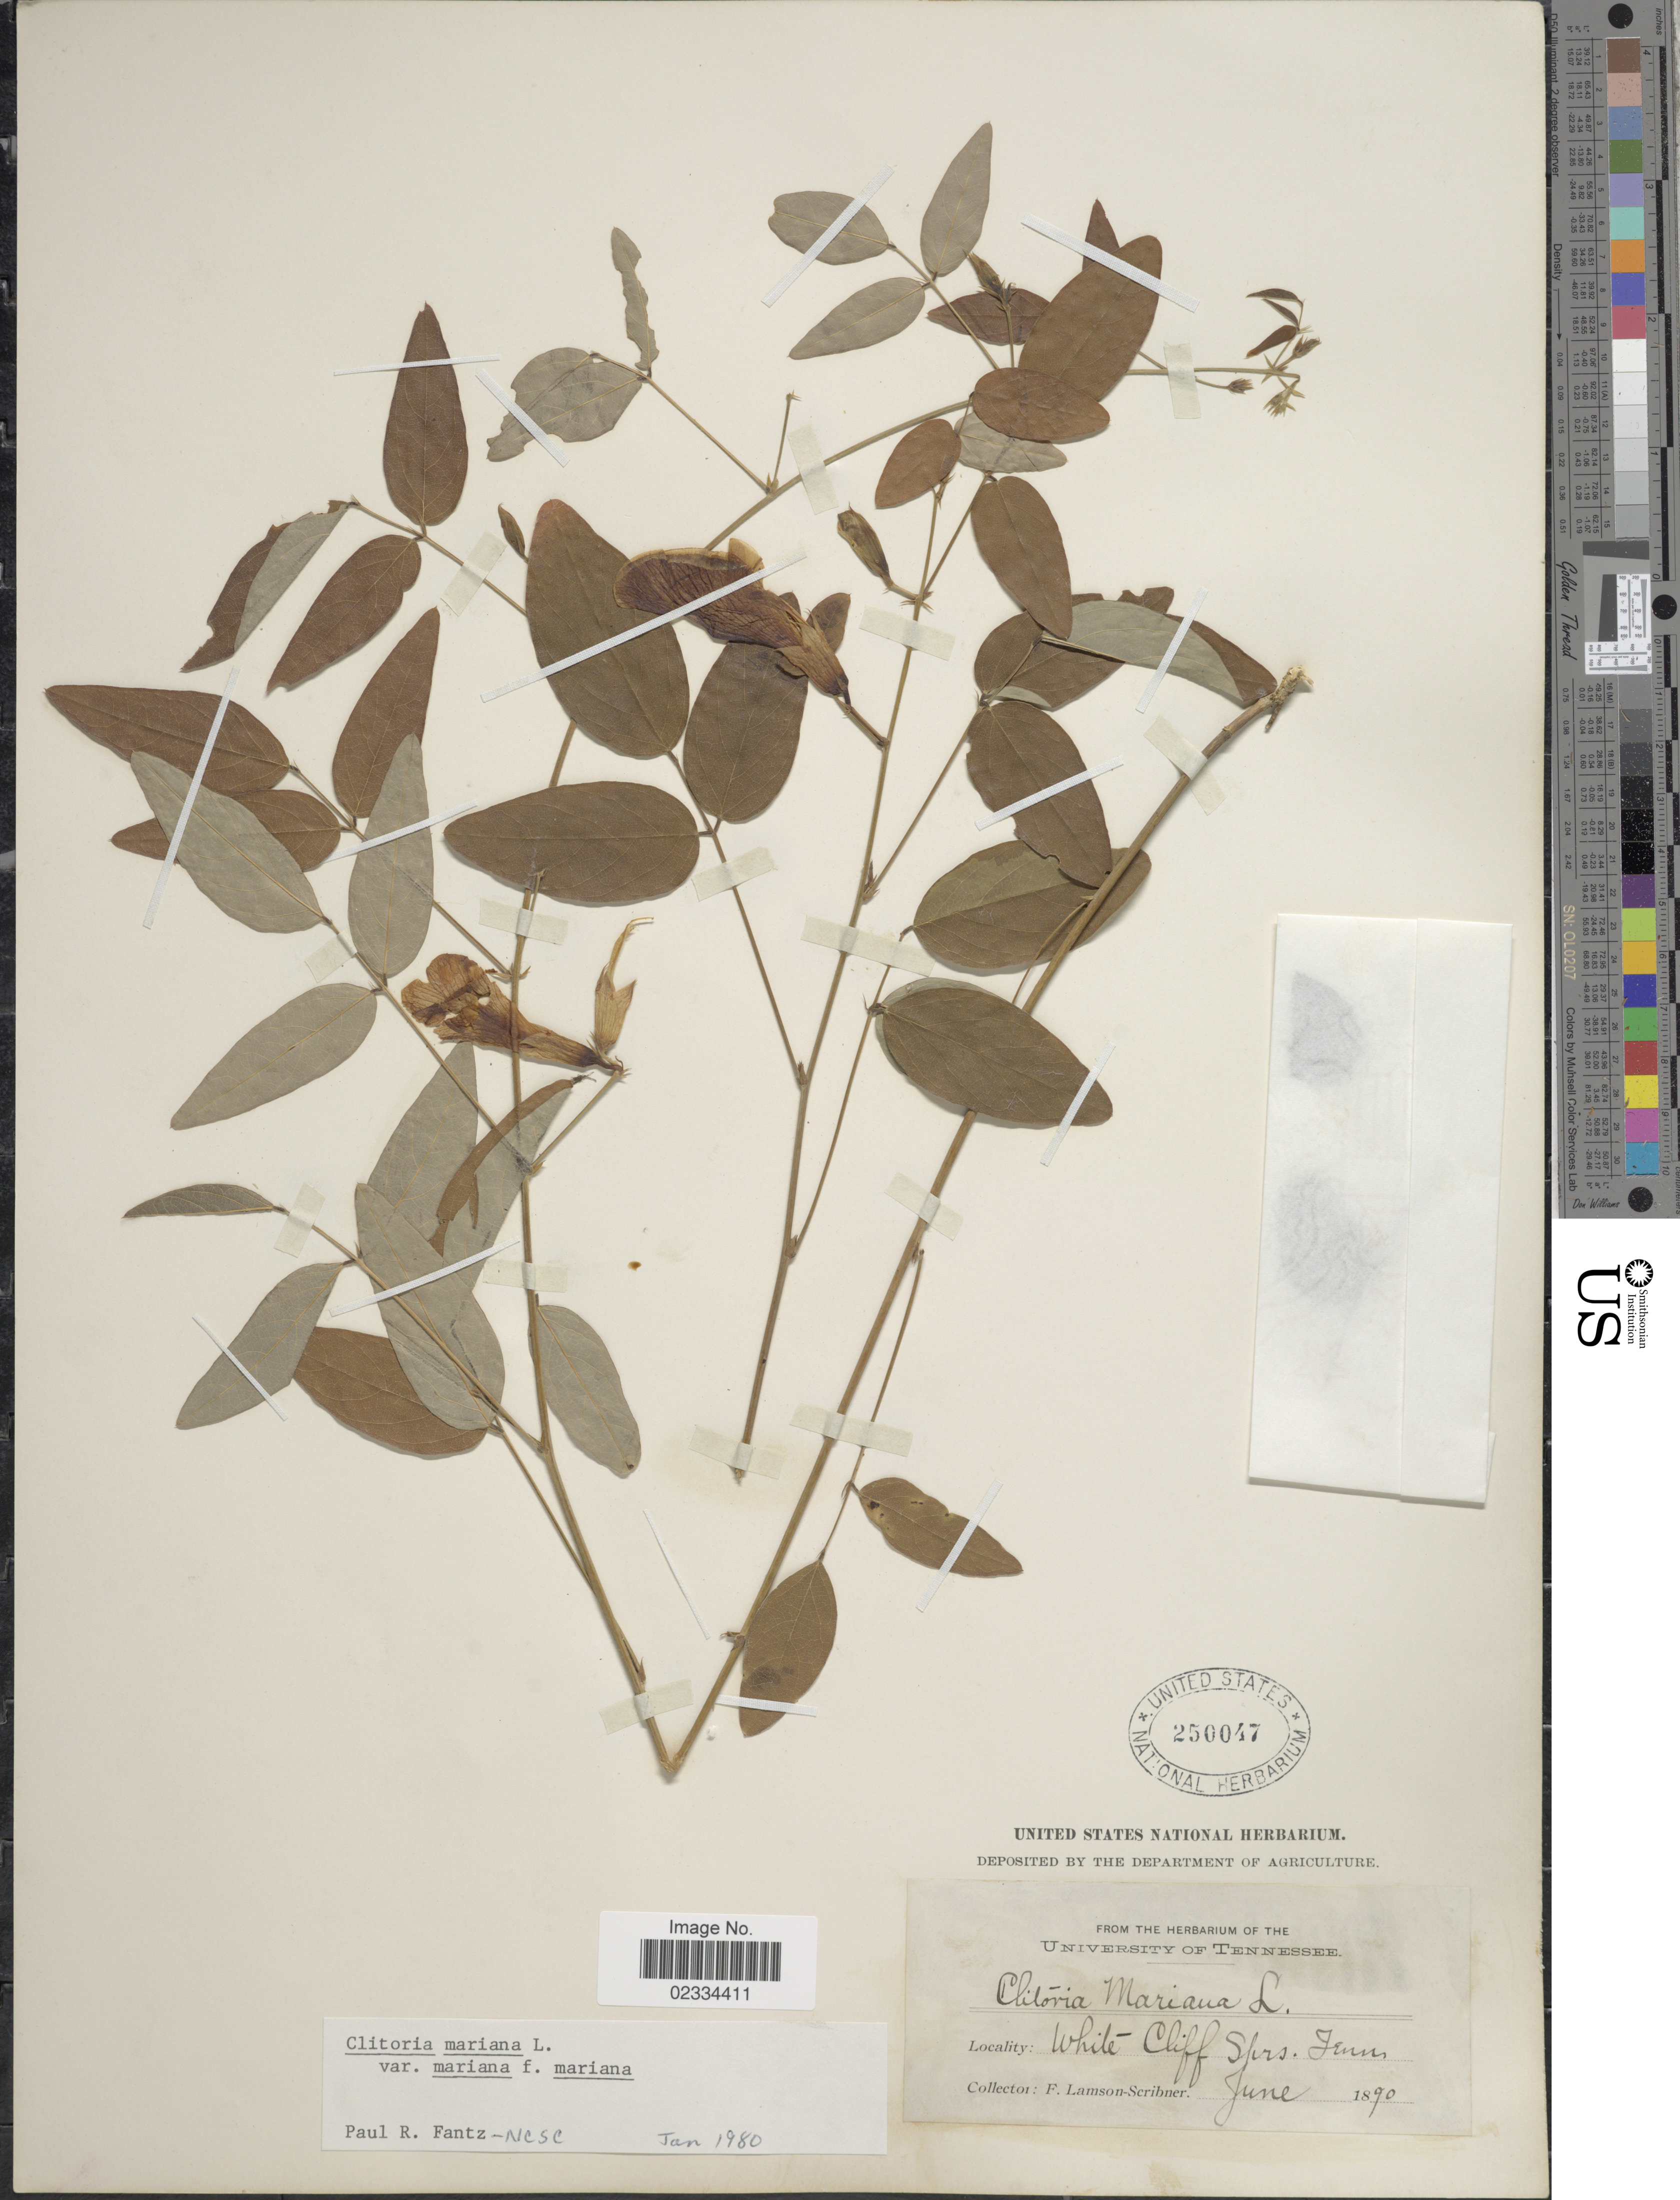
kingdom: Plantae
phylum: Tracheophyta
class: Magnoliopsida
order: Fabales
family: Fabaceae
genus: Clitoria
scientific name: Clitoria mariana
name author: L.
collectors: F. Lamson-Scribner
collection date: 1890-06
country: United States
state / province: Tennessee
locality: White Cliff Sprs.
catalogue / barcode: US 250047